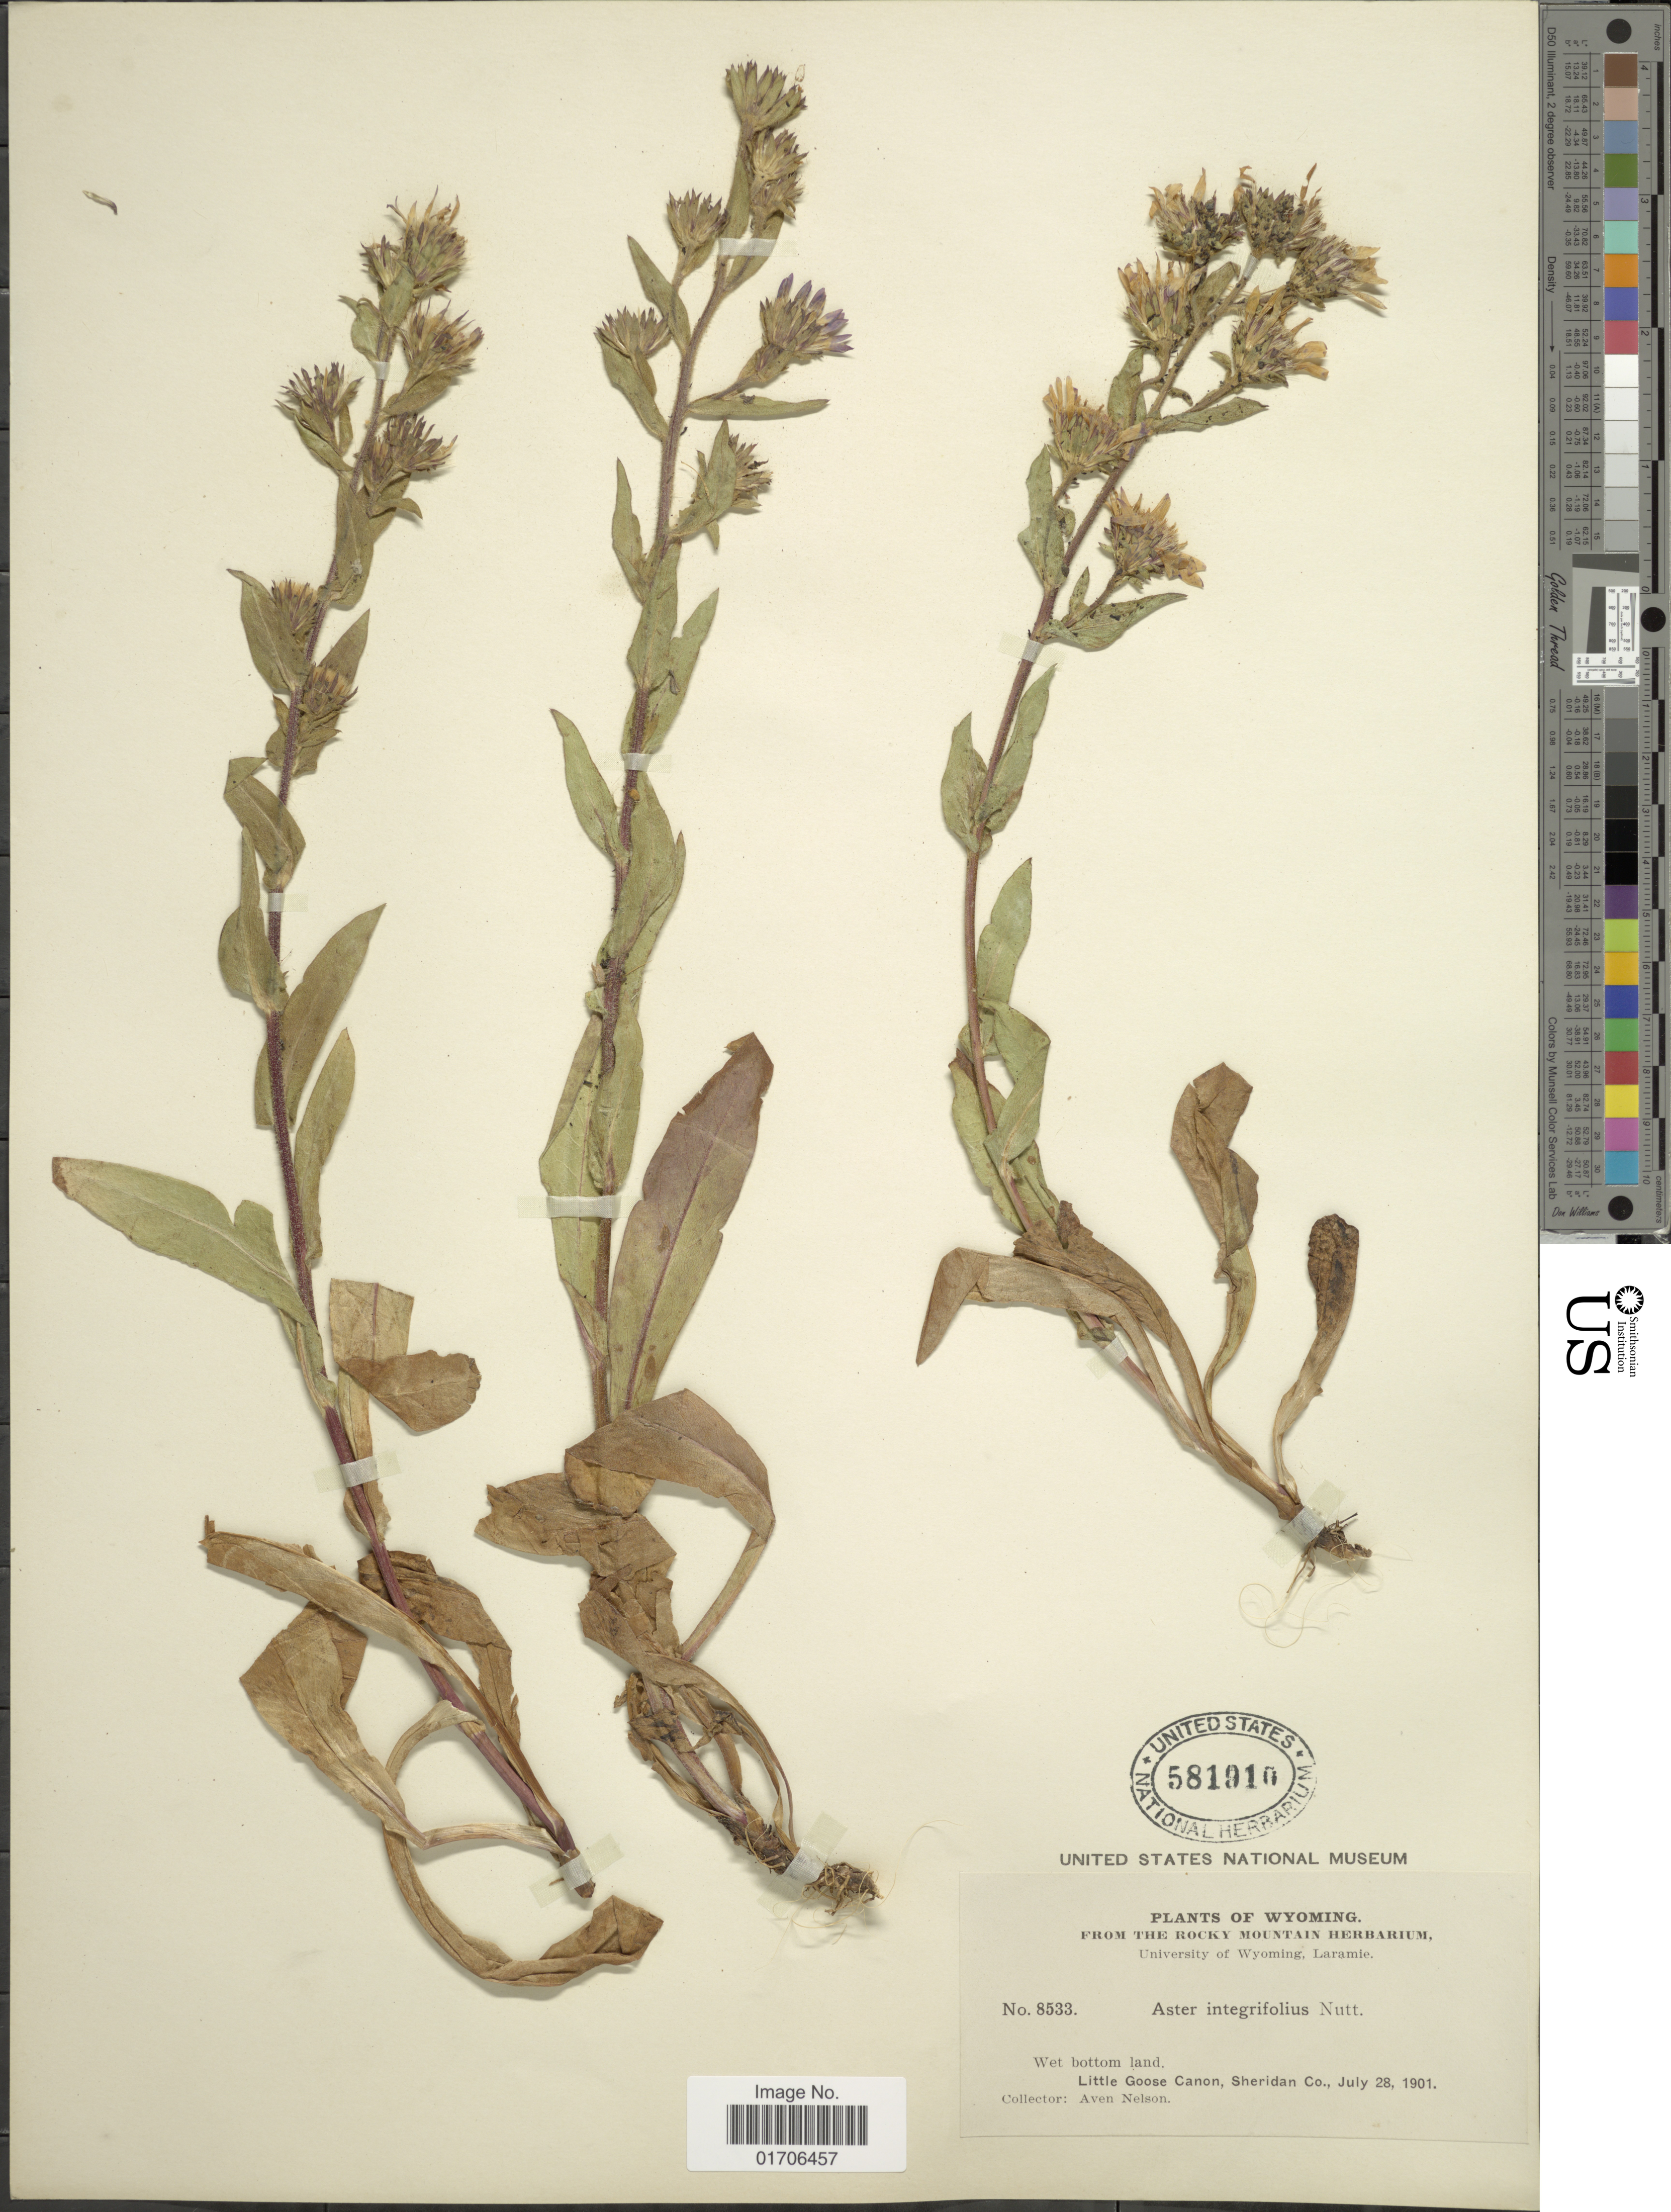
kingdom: Plantae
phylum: Tracheophyta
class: Magnoliopsida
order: Asterales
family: Asteraceae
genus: Eurybia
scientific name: Eurybia integrifolia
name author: (Nutt.) G.L. Nesom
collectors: A. Nelson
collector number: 8533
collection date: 1901-07-28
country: United States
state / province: Wyoming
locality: Wet bottom land. Little Goose Canon, Sheridan Co.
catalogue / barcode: US 581910